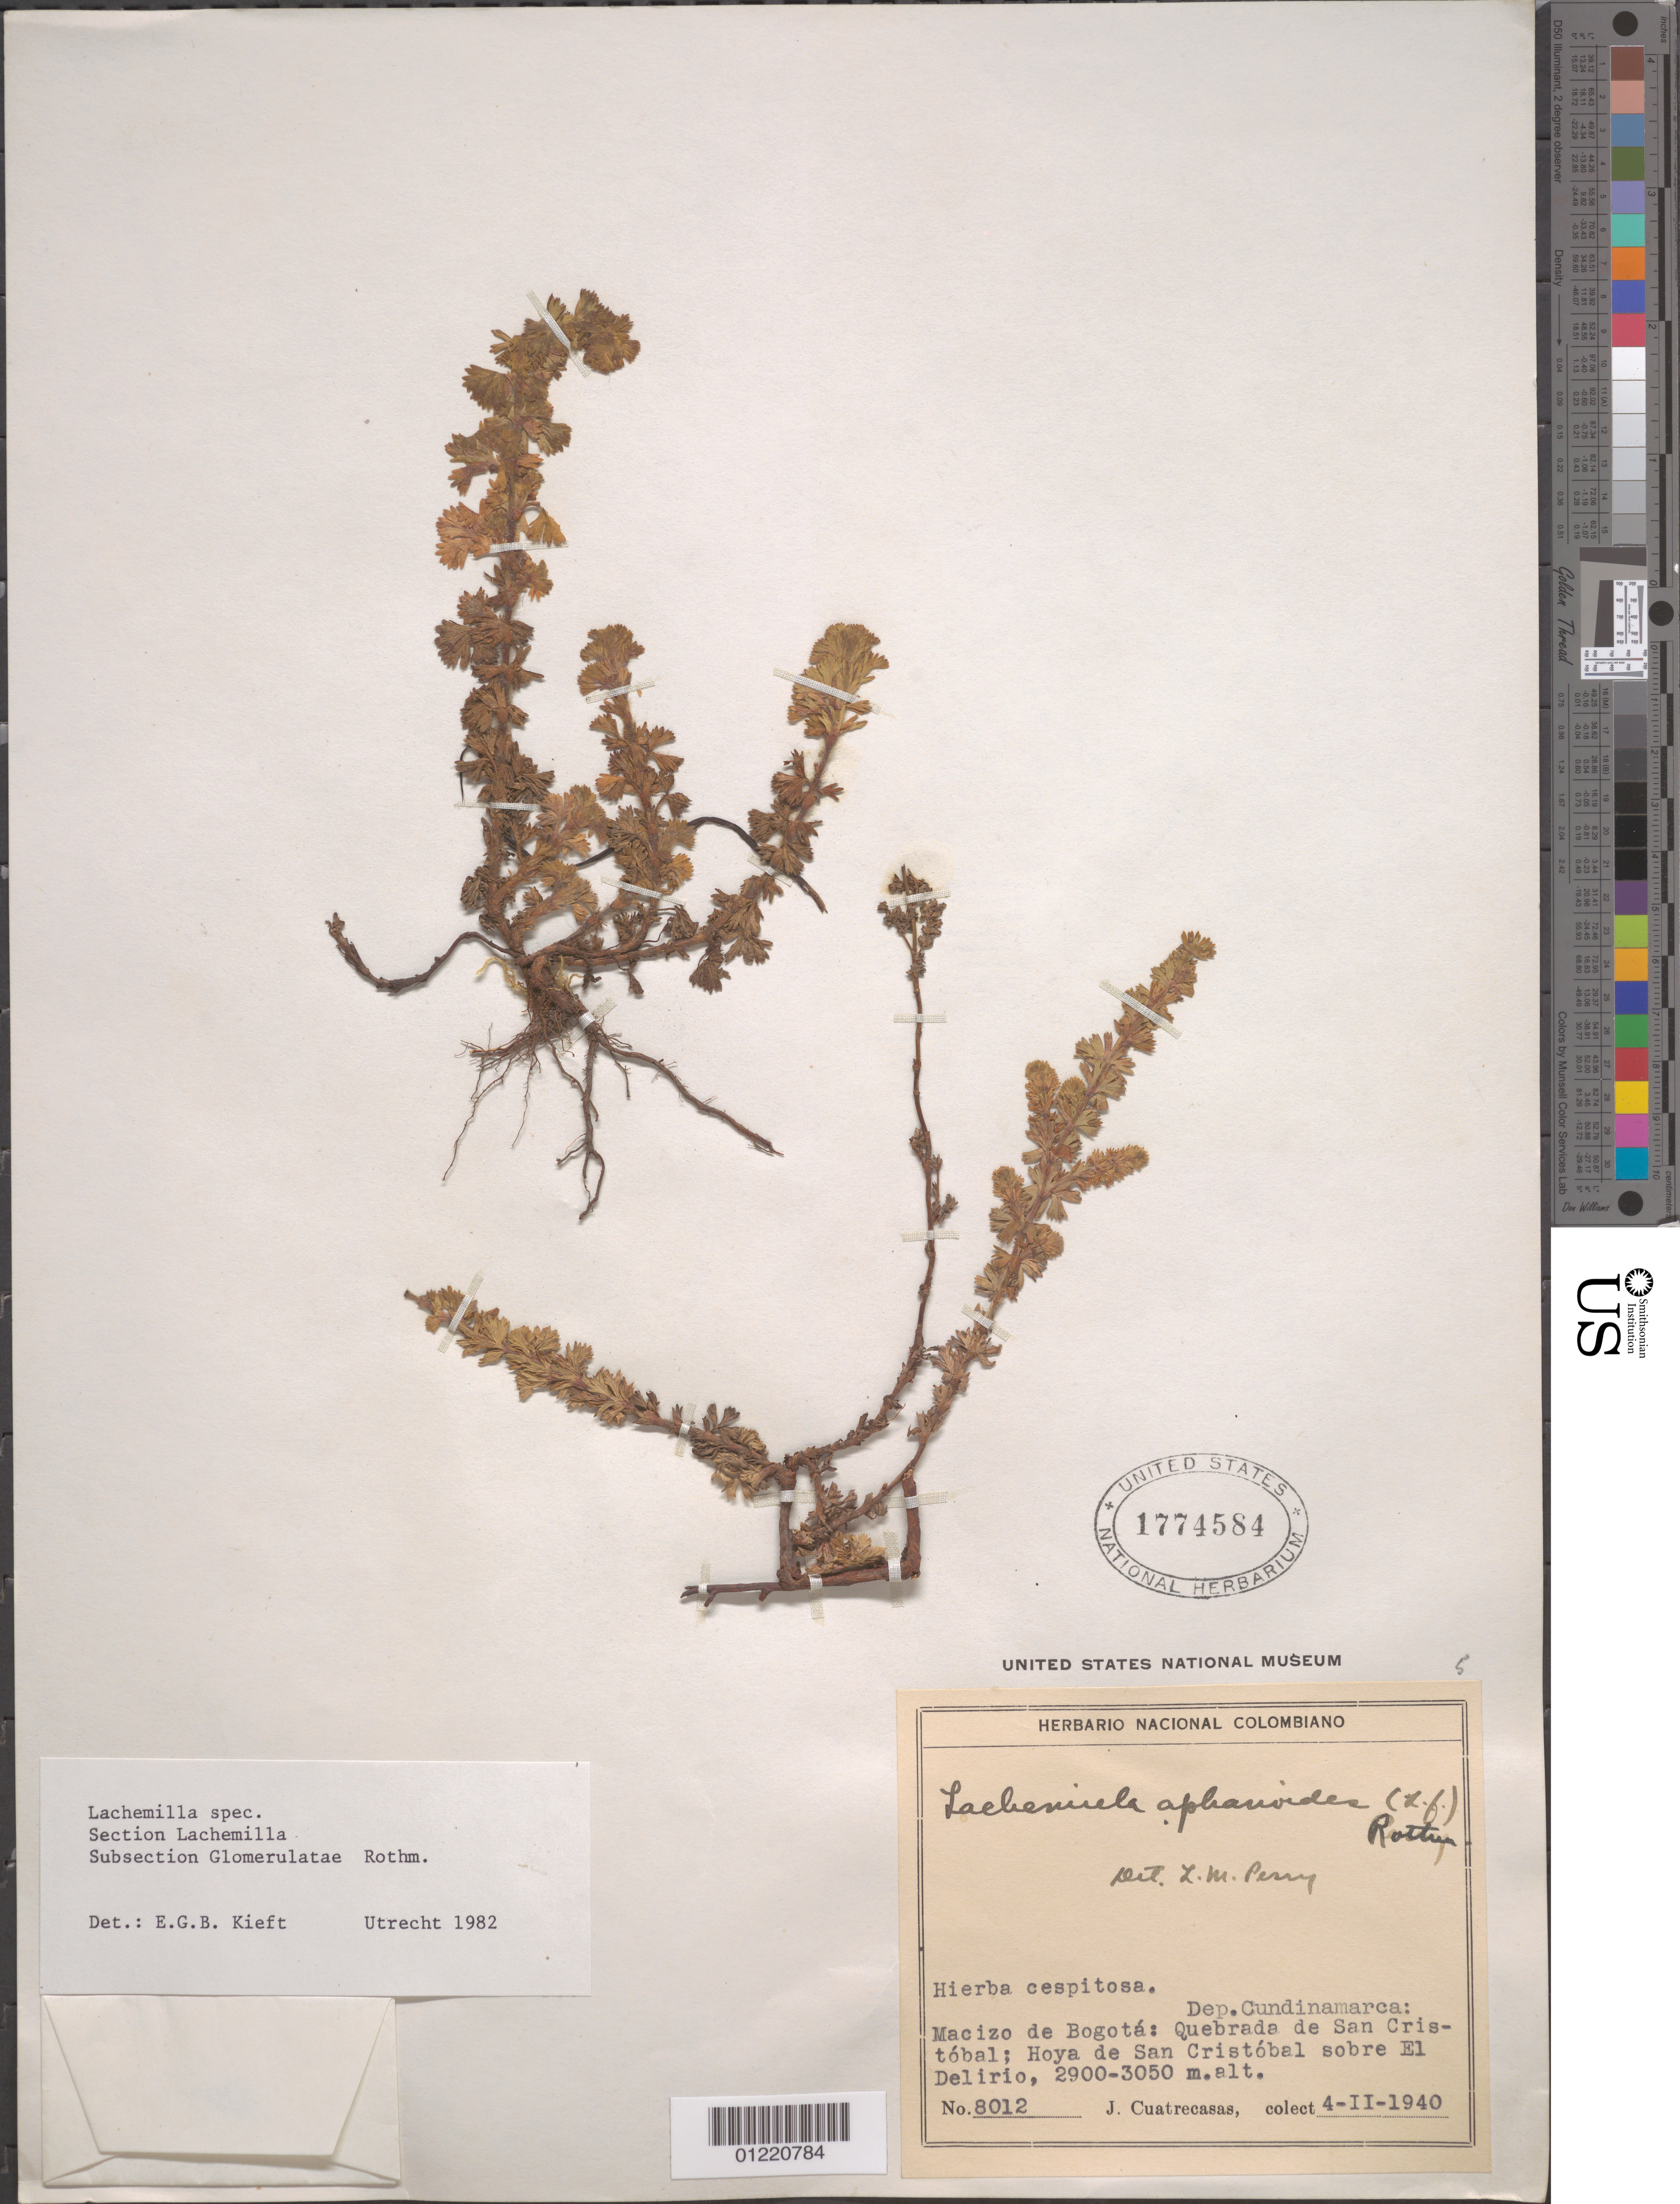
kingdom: Plantae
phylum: Tracheophyta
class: Magnoliopsida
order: Rosales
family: Rosaceae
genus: Lachemilla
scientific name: Lachemilla sp.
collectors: J. Cuatrecasas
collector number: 8012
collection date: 1940-02-04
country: Colombia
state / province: Cundinamarca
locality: Macizo de Bogota: Quebrada de San Cristobal; Hoya de San Cristobal sobre El Delirio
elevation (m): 2900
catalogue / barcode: US 1774584